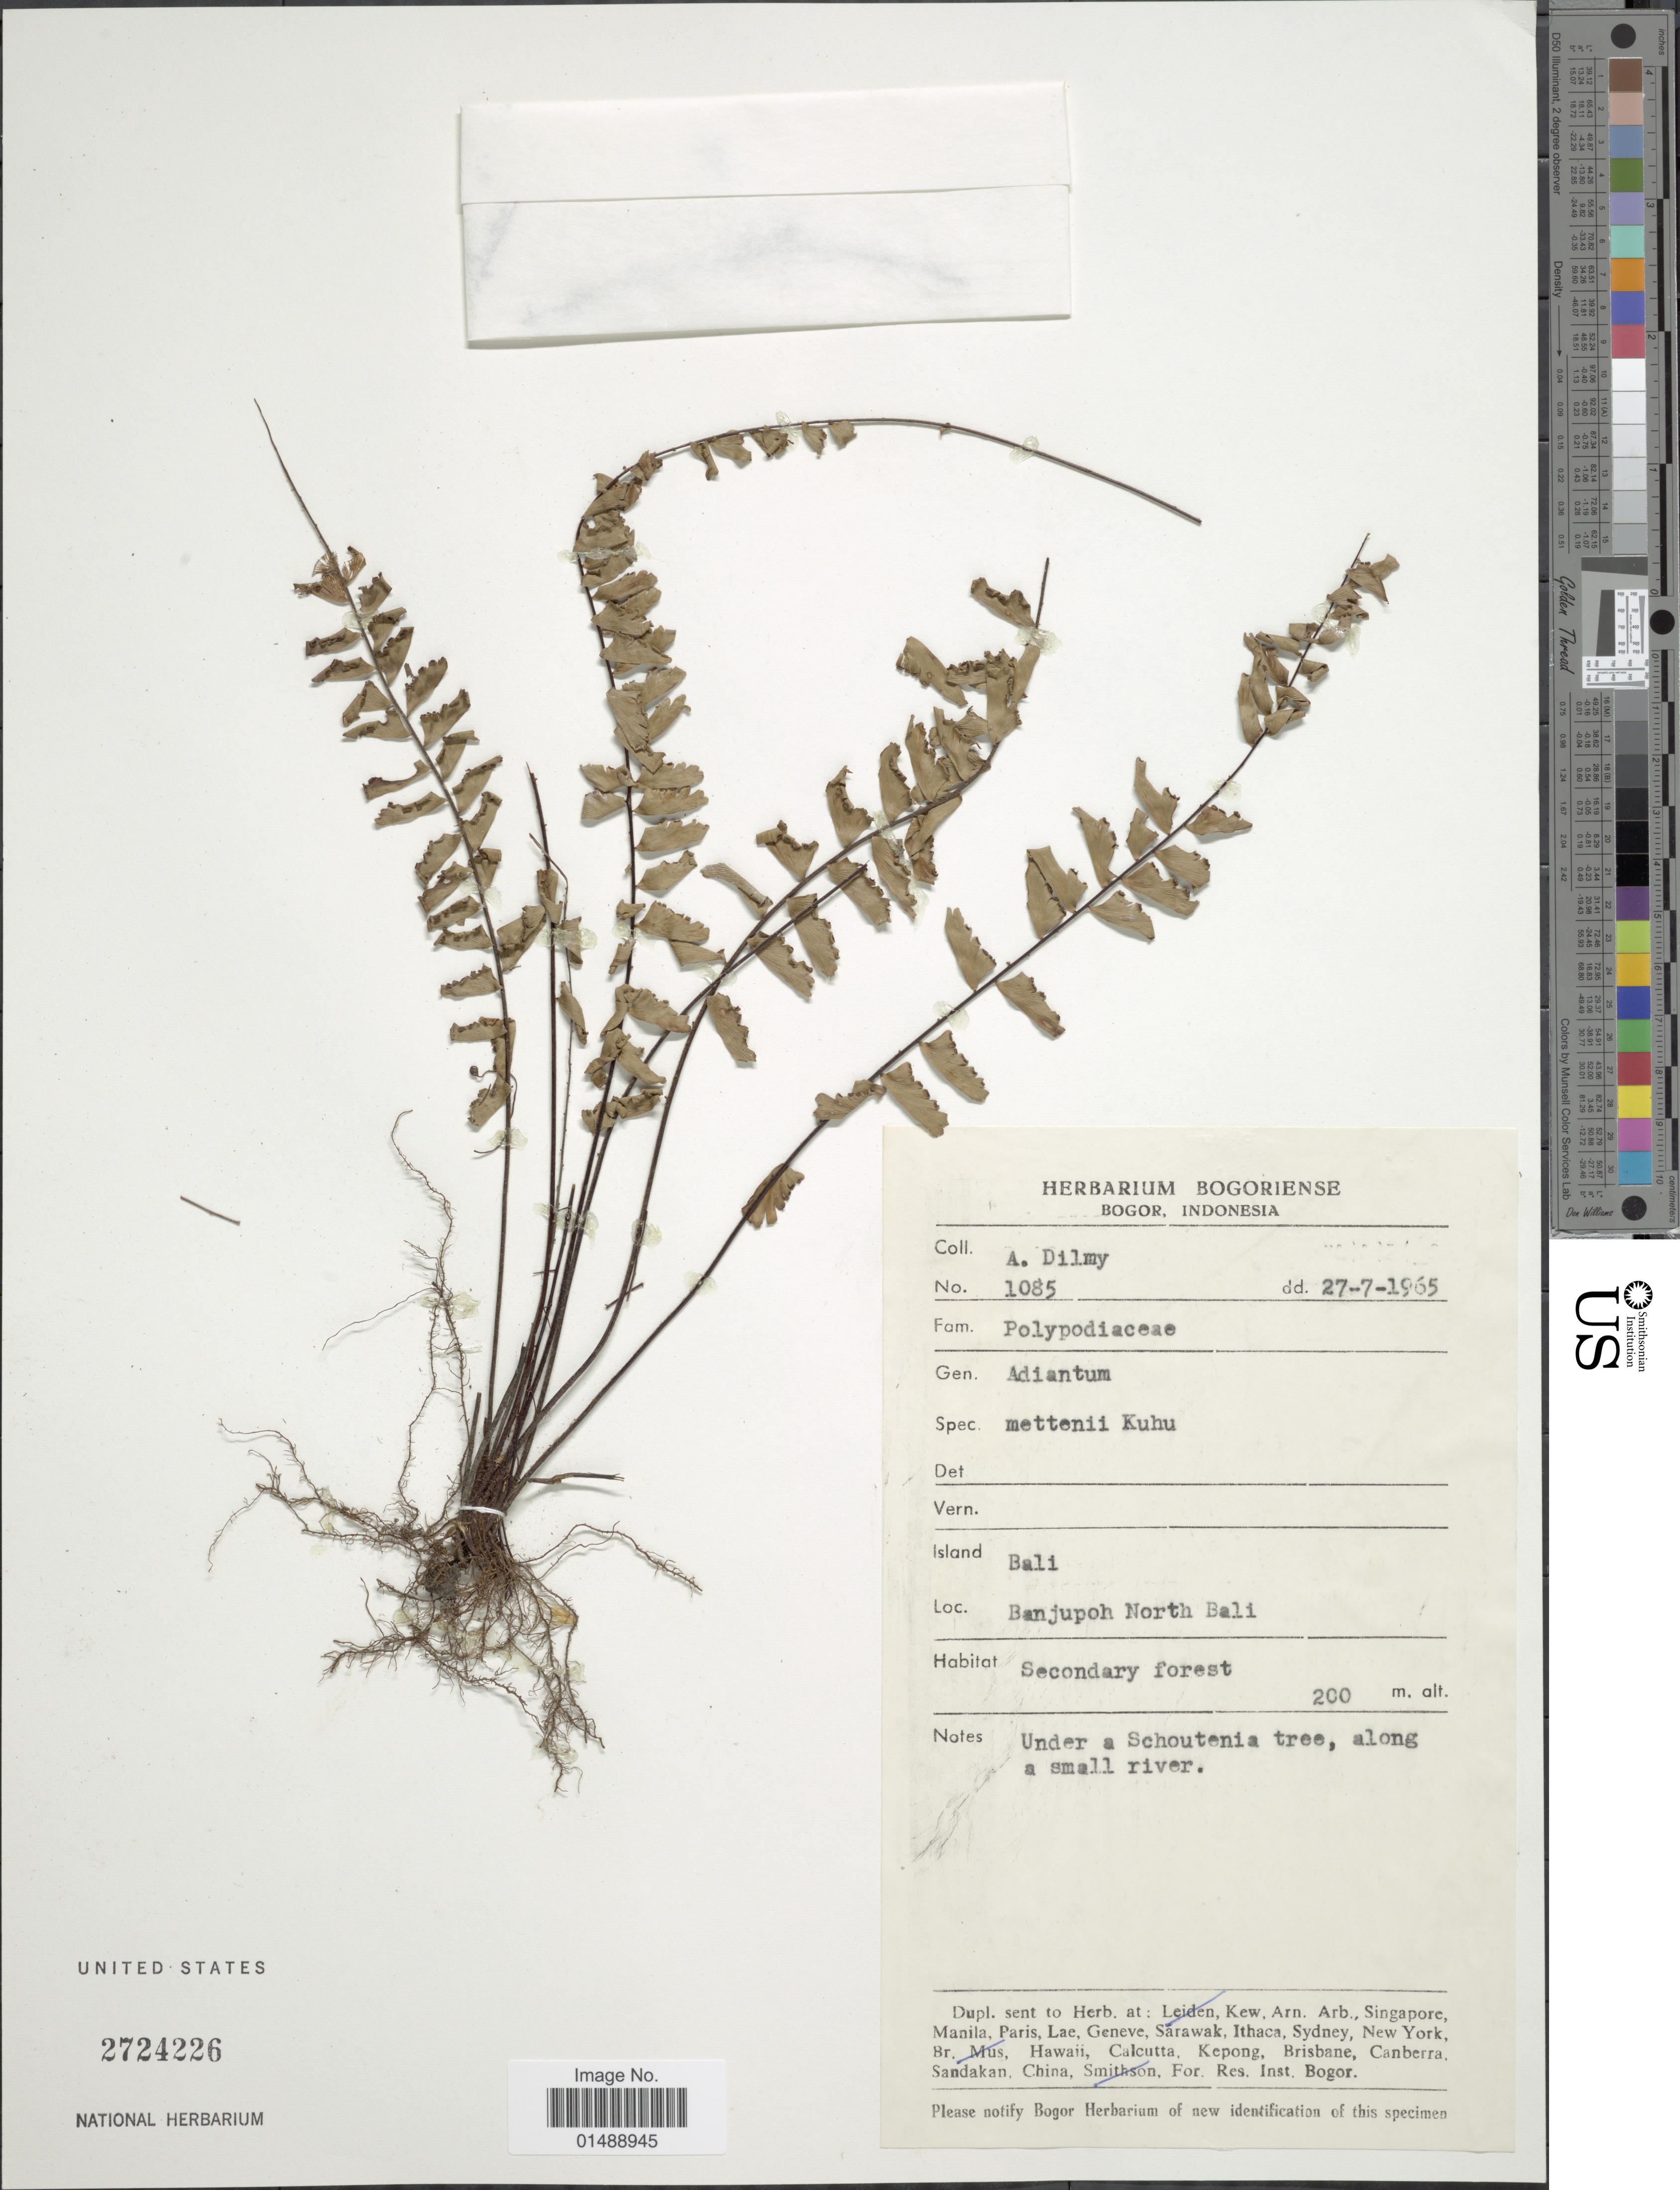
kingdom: Plantae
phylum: Tracheophyta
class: Polypodiopsida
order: Polypodiales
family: Pteridaceae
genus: Adiantum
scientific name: Adiantum caudatum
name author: L.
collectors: A. Dilmy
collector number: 1085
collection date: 1965-07-27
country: Indonesia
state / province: Nusa Tenggara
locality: Bogor, Bali, Banjupoh North Bali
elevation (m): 200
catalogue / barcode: US 2724226